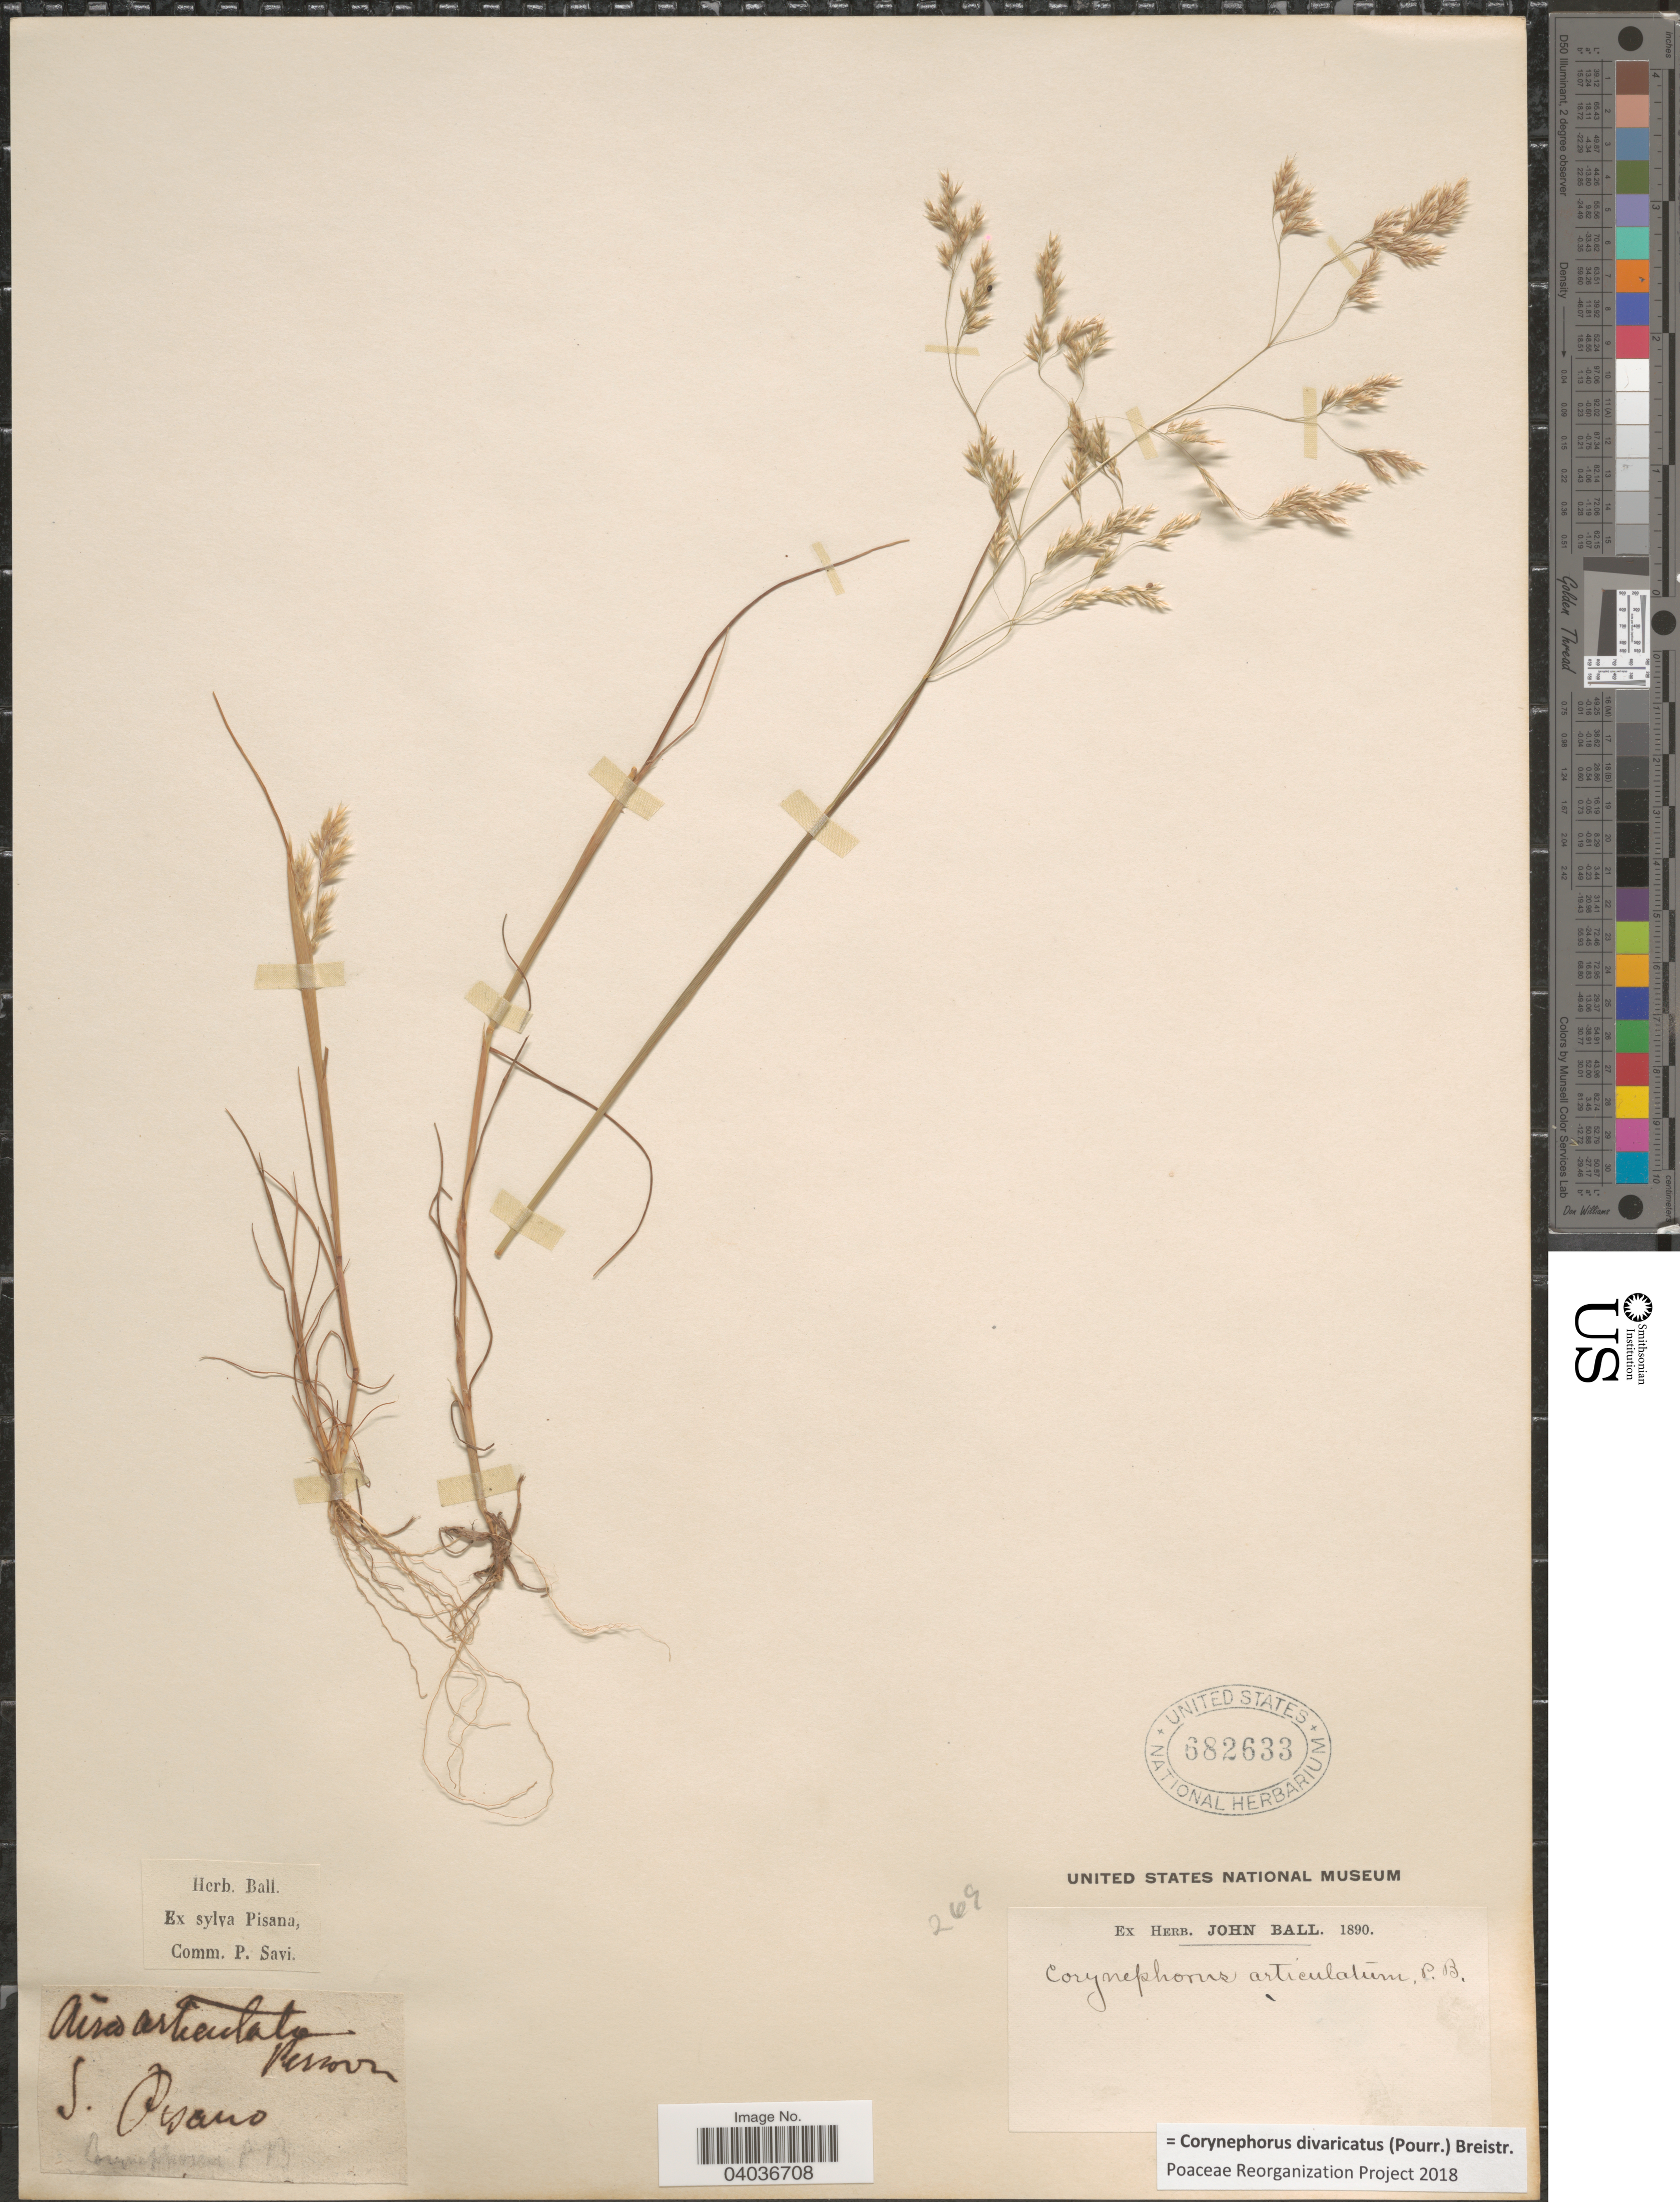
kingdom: Plantae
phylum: Tracheophyta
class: Liliopsida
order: Poales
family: Poaceae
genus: Corynephorus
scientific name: Corynephorus divaricatus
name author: (Pourr.) Breistroffer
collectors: J. Ball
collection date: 1890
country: Italy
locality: Ex sylva Pisana. S. Pisano.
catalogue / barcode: US 682633